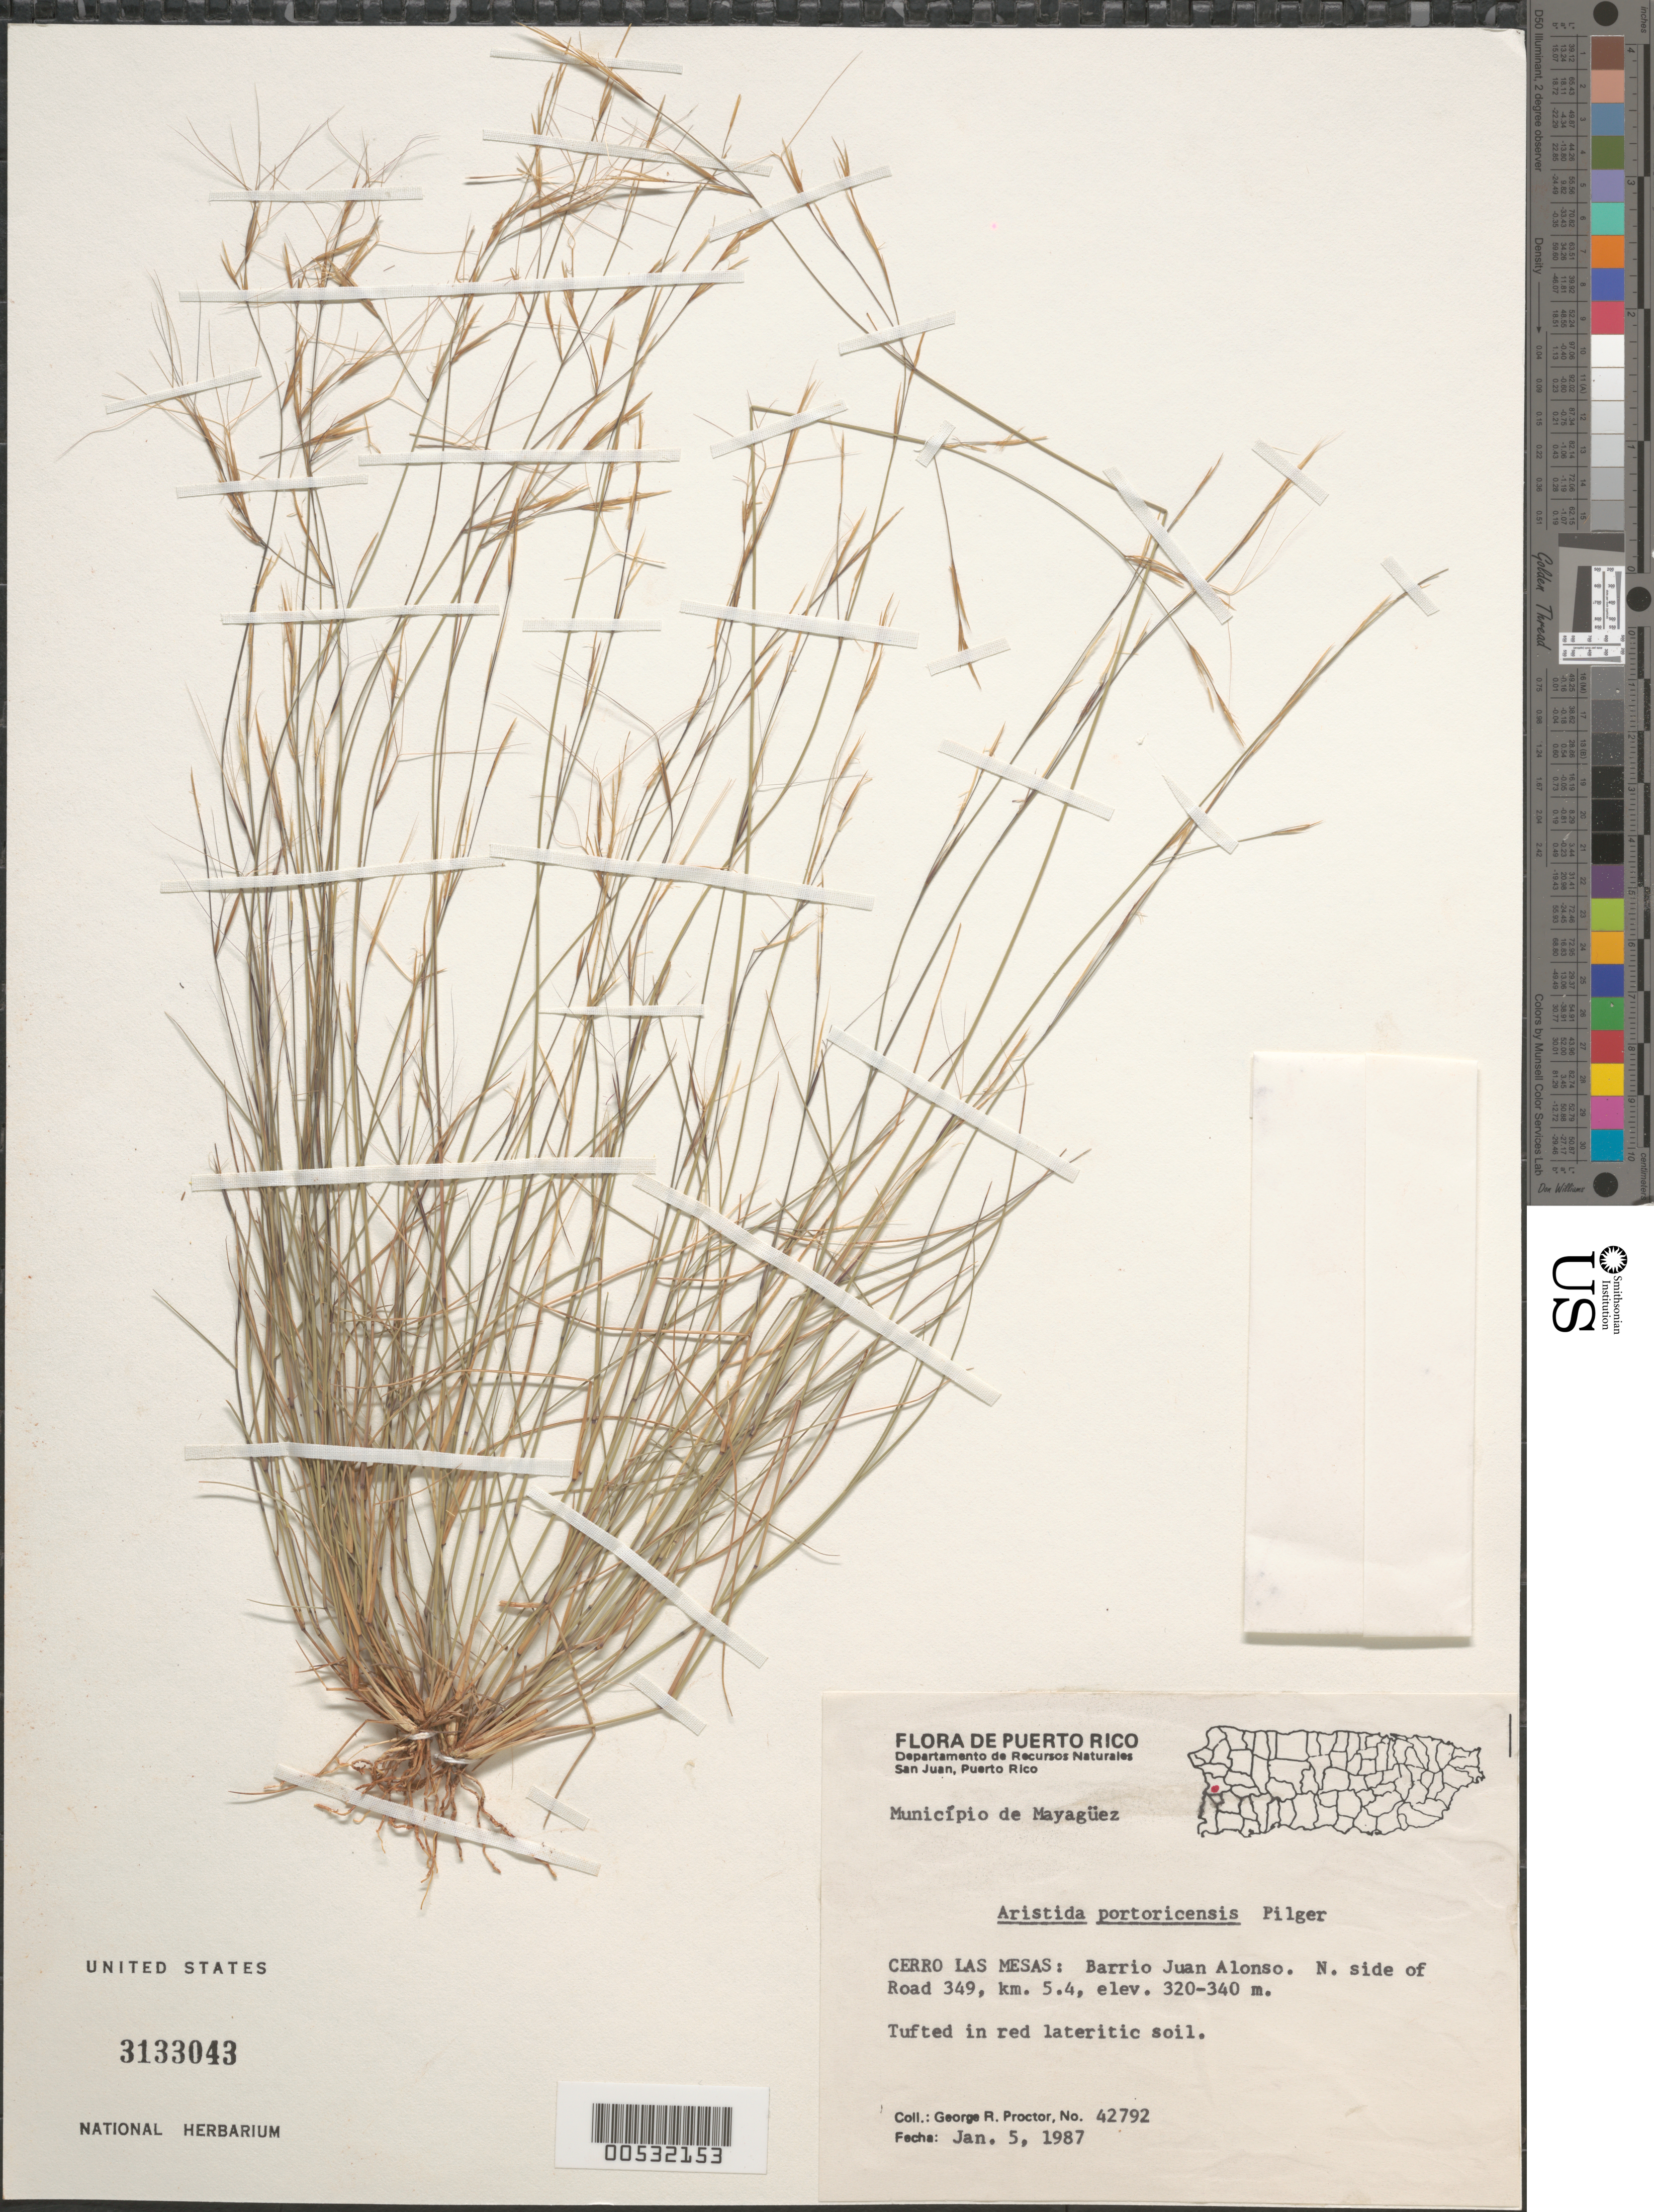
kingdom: Plantae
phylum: Tracheophyta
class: Liliopsida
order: Poales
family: Poaceae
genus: Aristida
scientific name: Aristida portoricensis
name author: Pilg. in Urb.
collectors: G. R. Proctor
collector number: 42792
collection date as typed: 05 Jan 1987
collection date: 1987-01-05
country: Puerto Rico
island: Greater Antilles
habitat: Tufted in red lateritic soil.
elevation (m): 320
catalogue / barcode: US 3133043